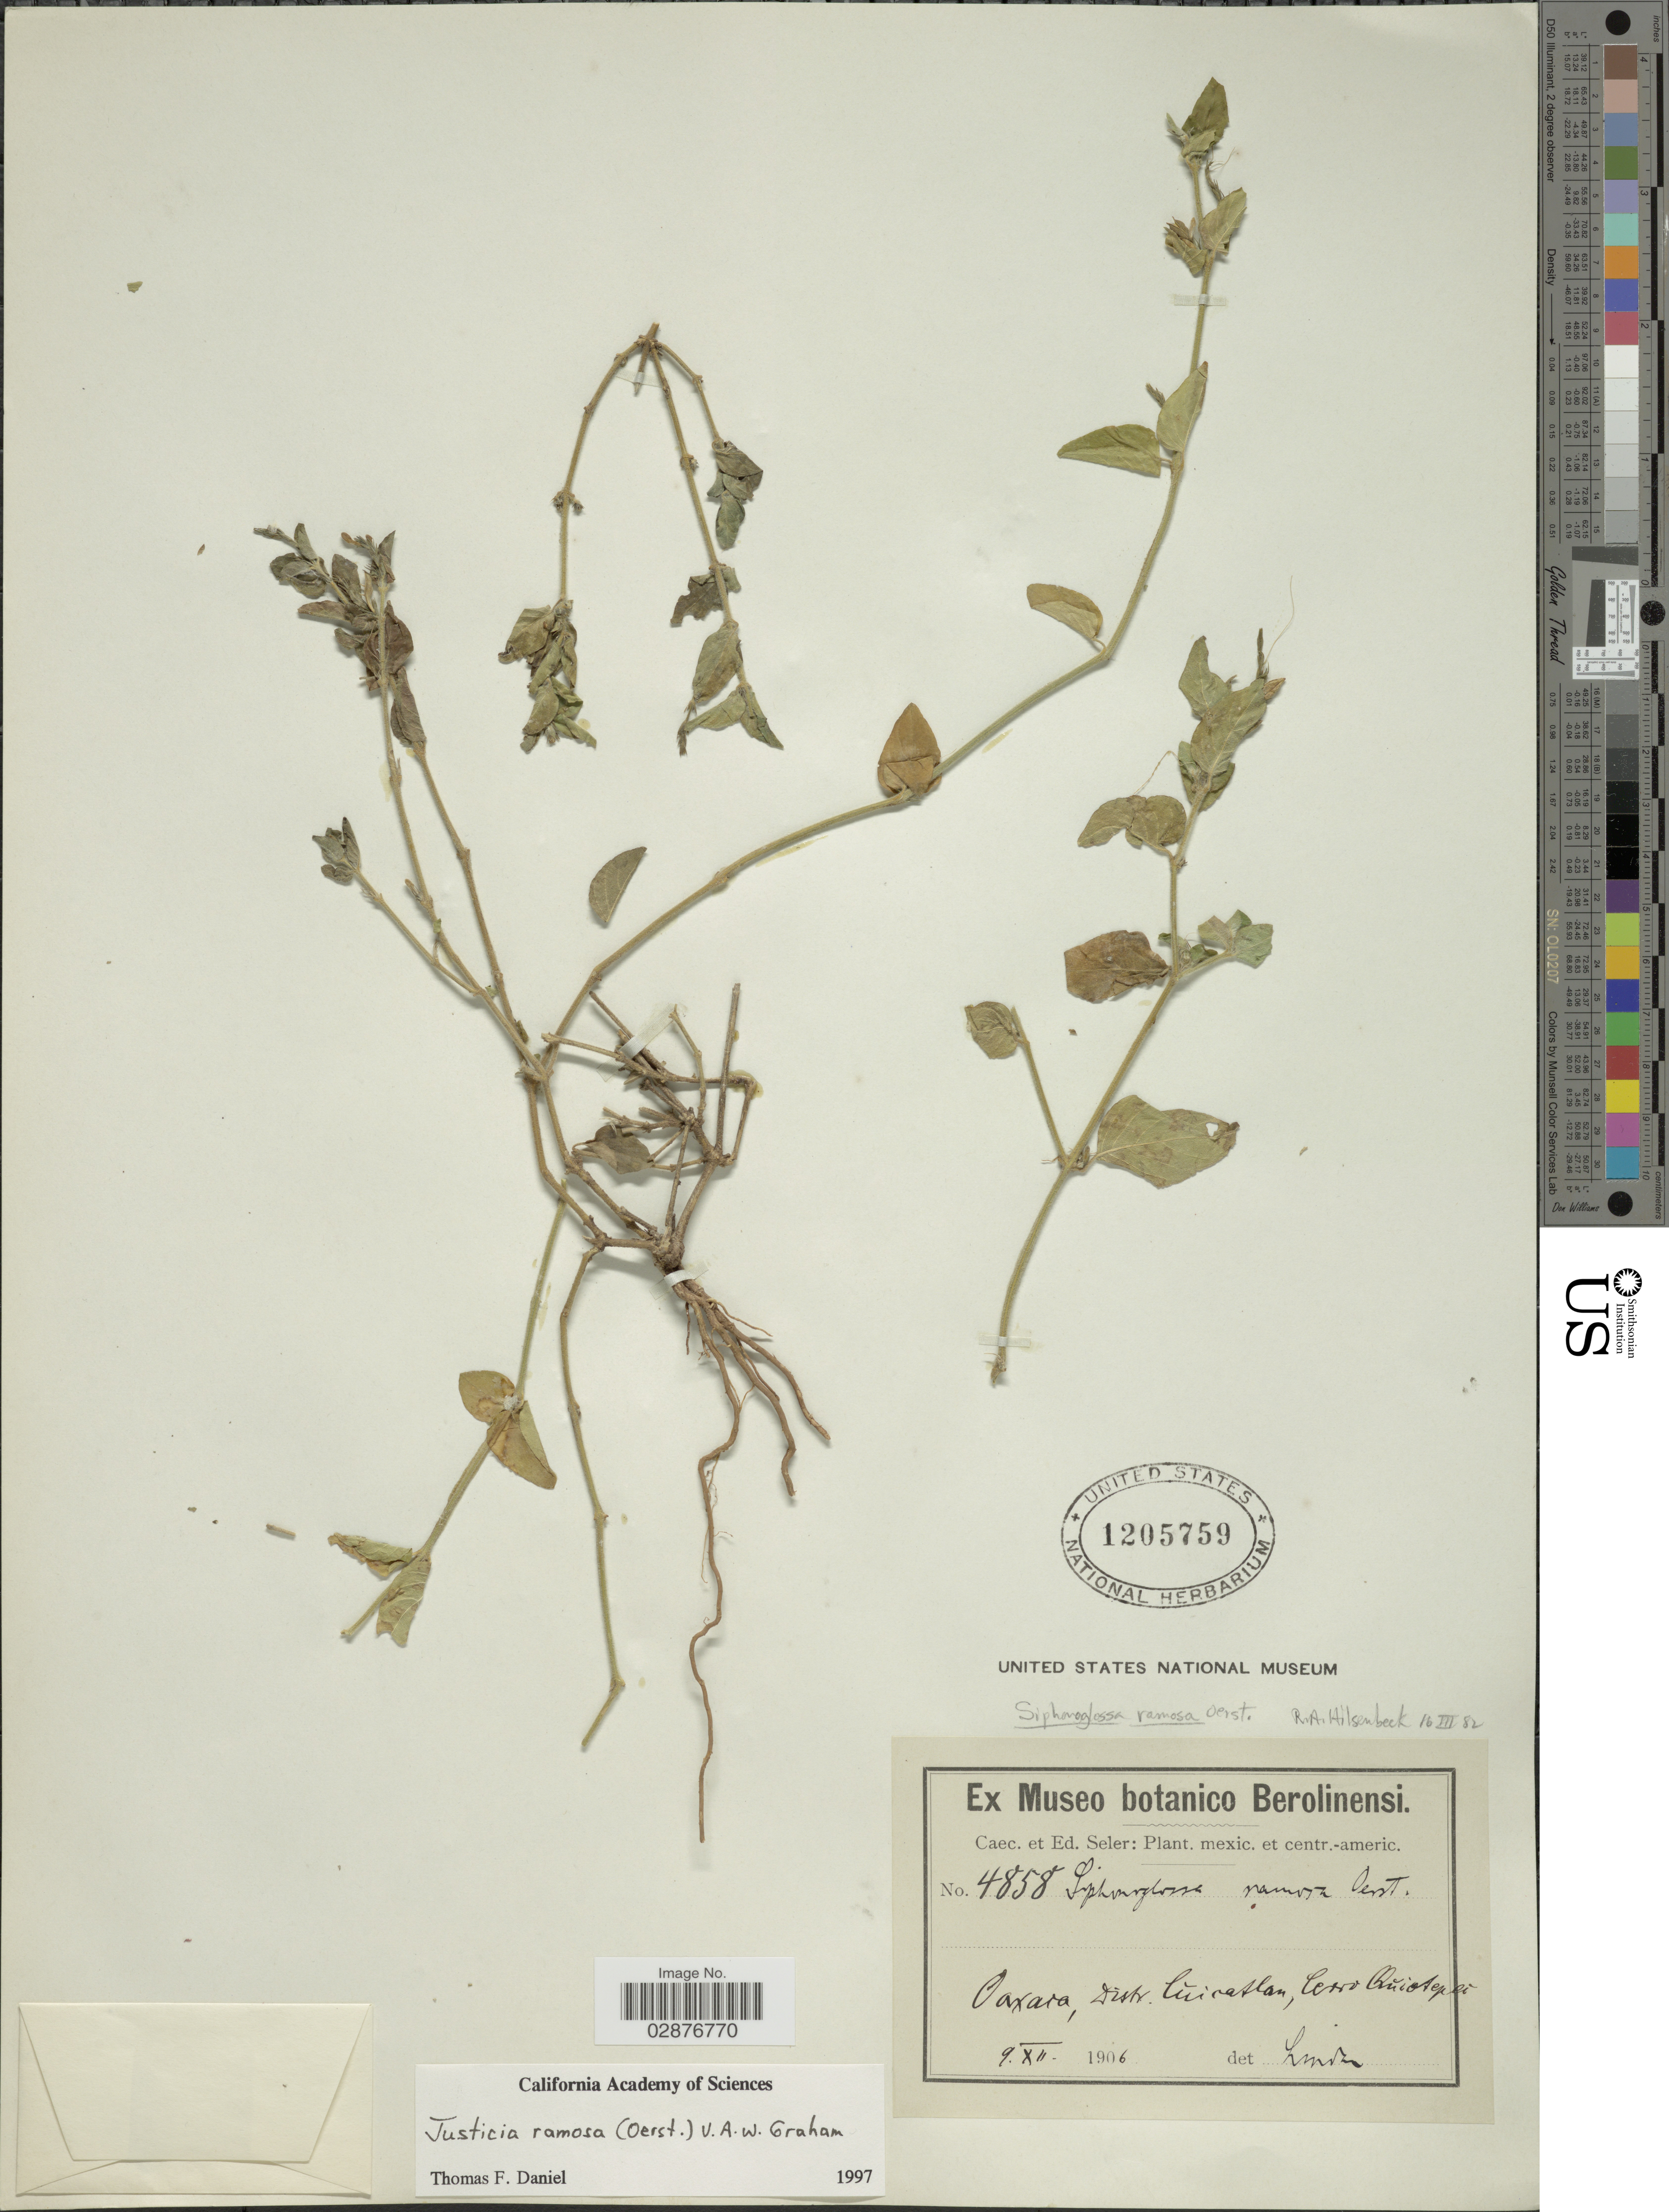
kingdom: Plantae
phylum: Tracheophyta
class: Magnoliopsida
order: Lamiales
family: Acanthaceae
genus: Justicia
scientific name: Justicia ramosa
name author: (Oerst.) V.A.W. Graham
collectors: ex Caec. et Ed Seler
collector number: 4858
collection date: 1906-12-09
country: Mexico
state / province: Oaxaca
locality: Distr. Cuicatlan, Cerro Quiotepec.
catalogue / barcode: US 1205759